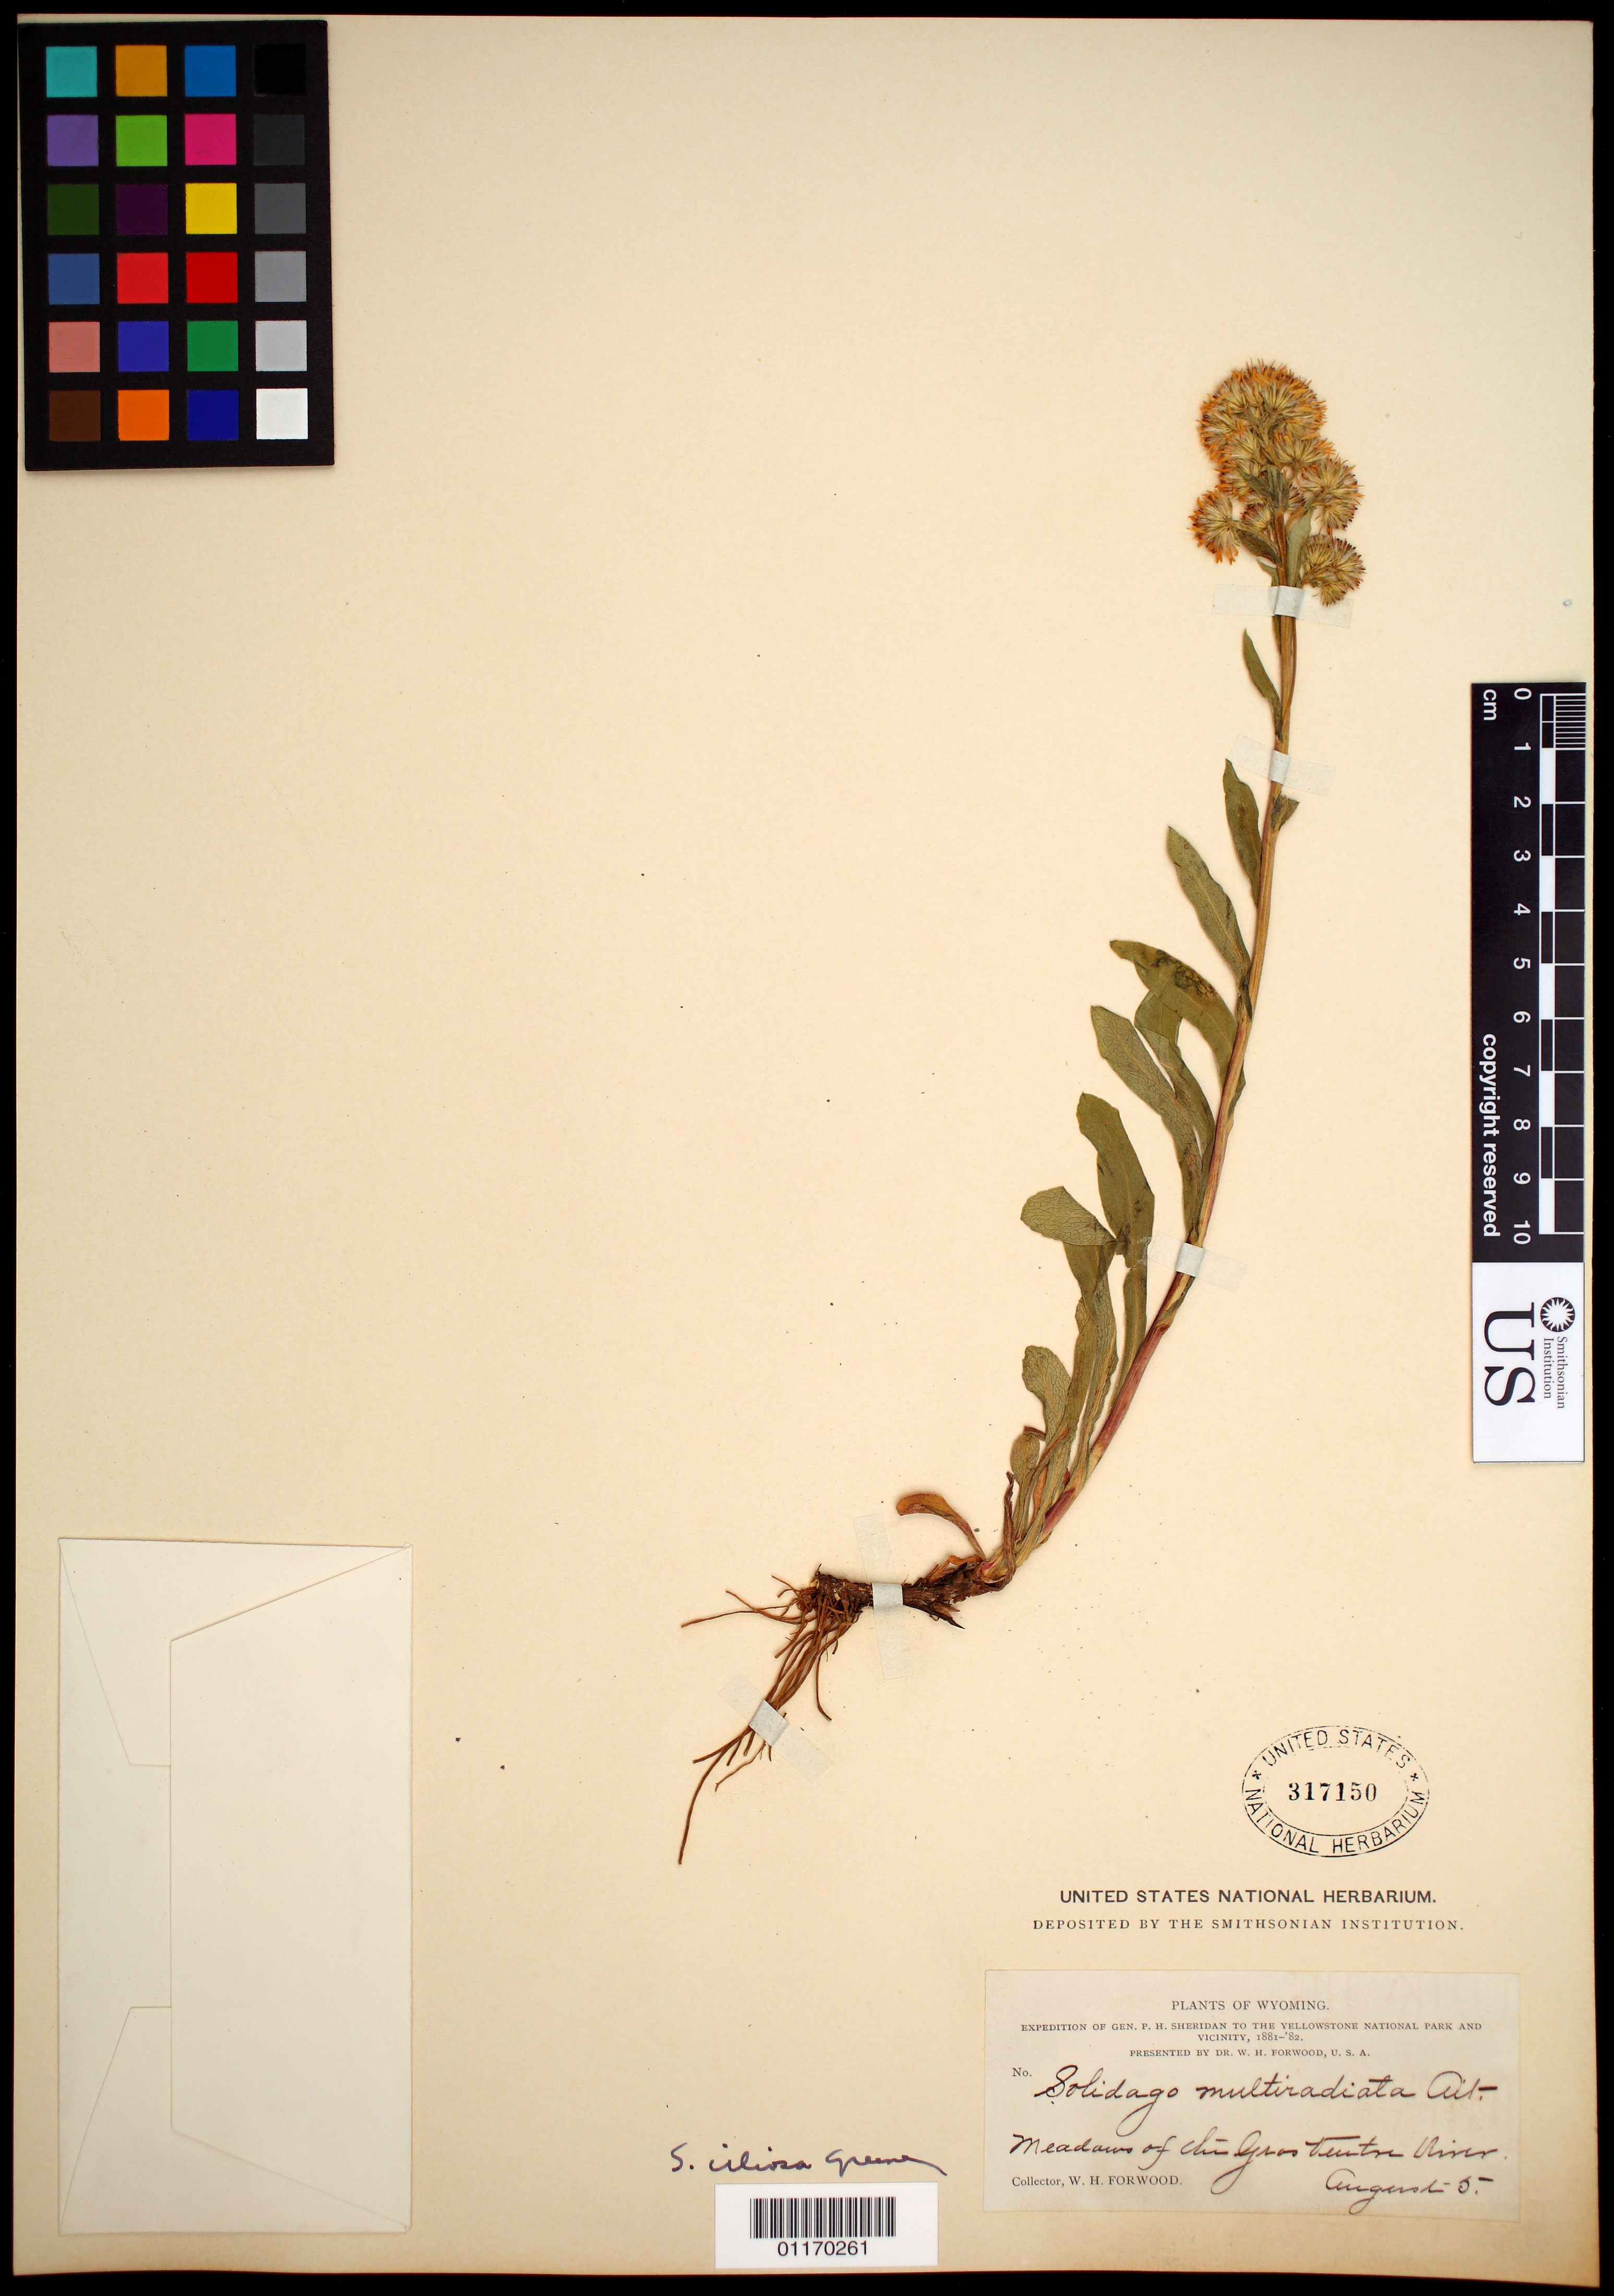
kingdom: Plantae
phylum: Tracheophyta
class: Magnoliopsida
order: Asterales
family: Asteraceae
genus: Solidago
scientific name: Solidago ciliosa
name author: Greene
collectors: W. Forwood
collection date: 1881-08-05 or 1882-08-05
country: United States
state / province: Wyoming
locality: Meadows of Gras Ventre River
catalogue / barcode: US 137150